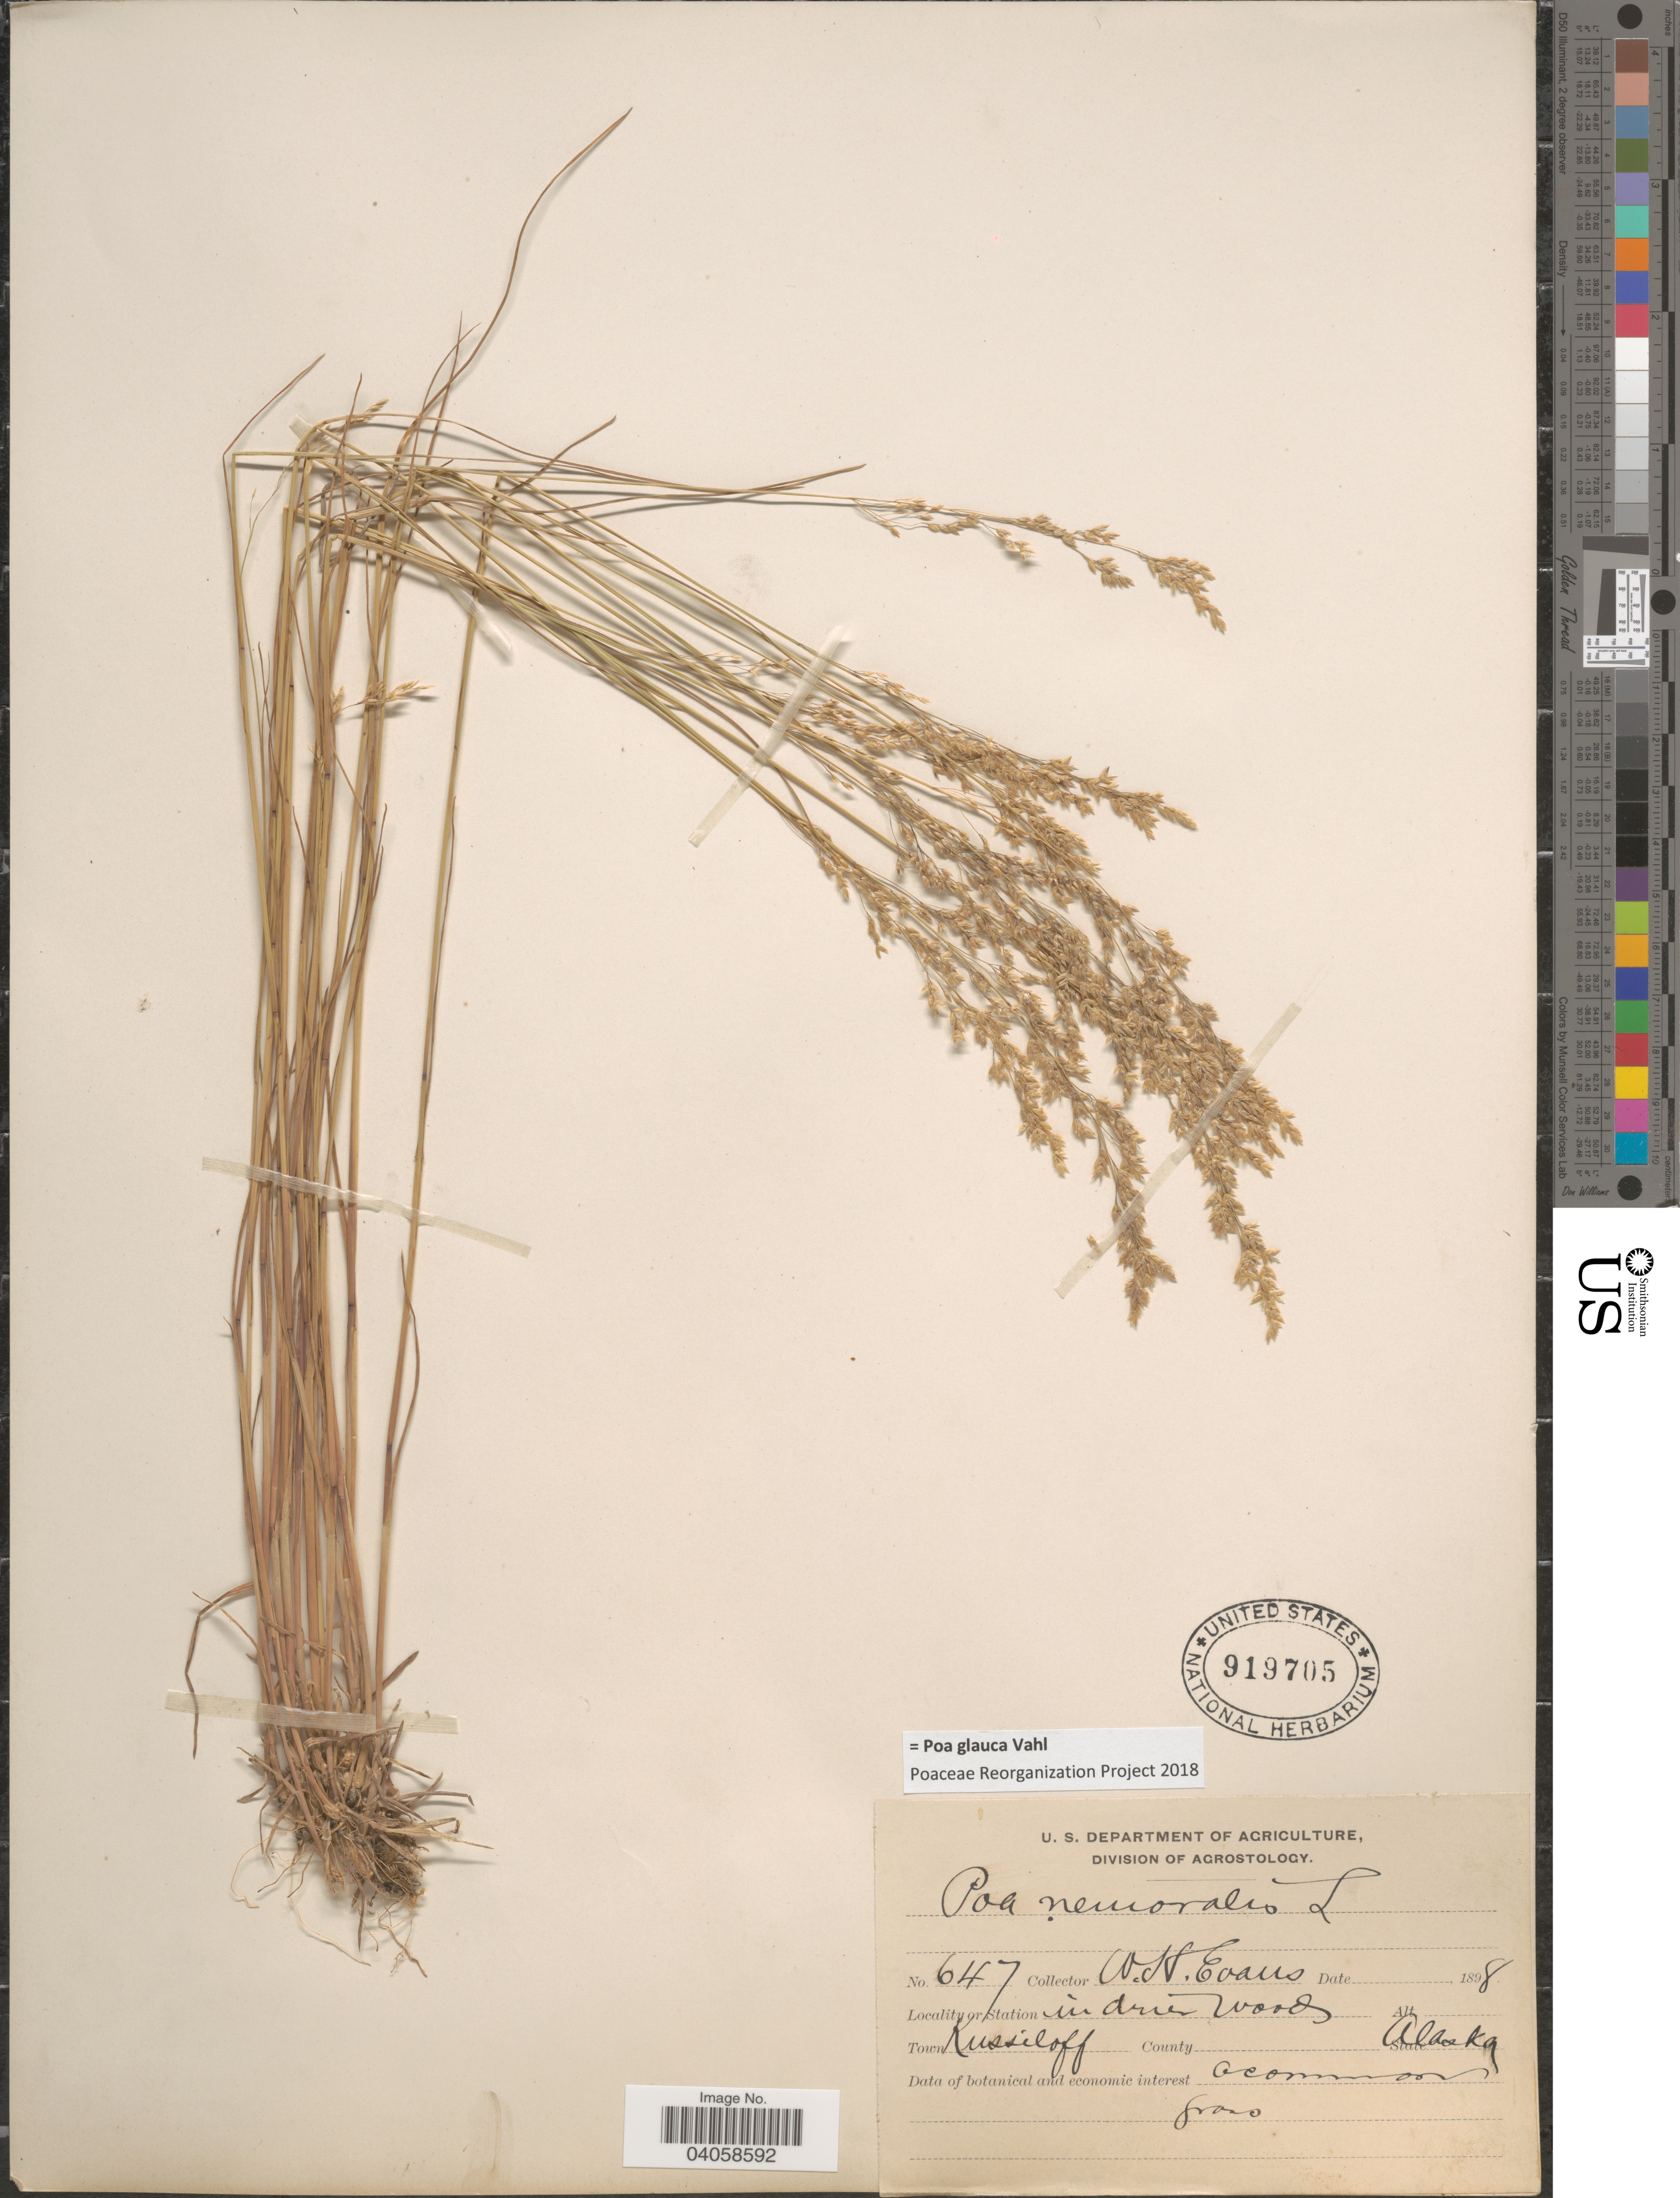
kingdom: Plantae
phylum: Tracheophyta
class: Liliopsida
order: Poales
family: Poaceae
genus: Poa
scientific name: Poa glauca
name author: Vahl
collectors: W. H. Evans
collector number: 647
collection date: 1898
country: United States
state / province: Alaska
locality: Town Kussiloff.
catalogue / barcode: US 919705